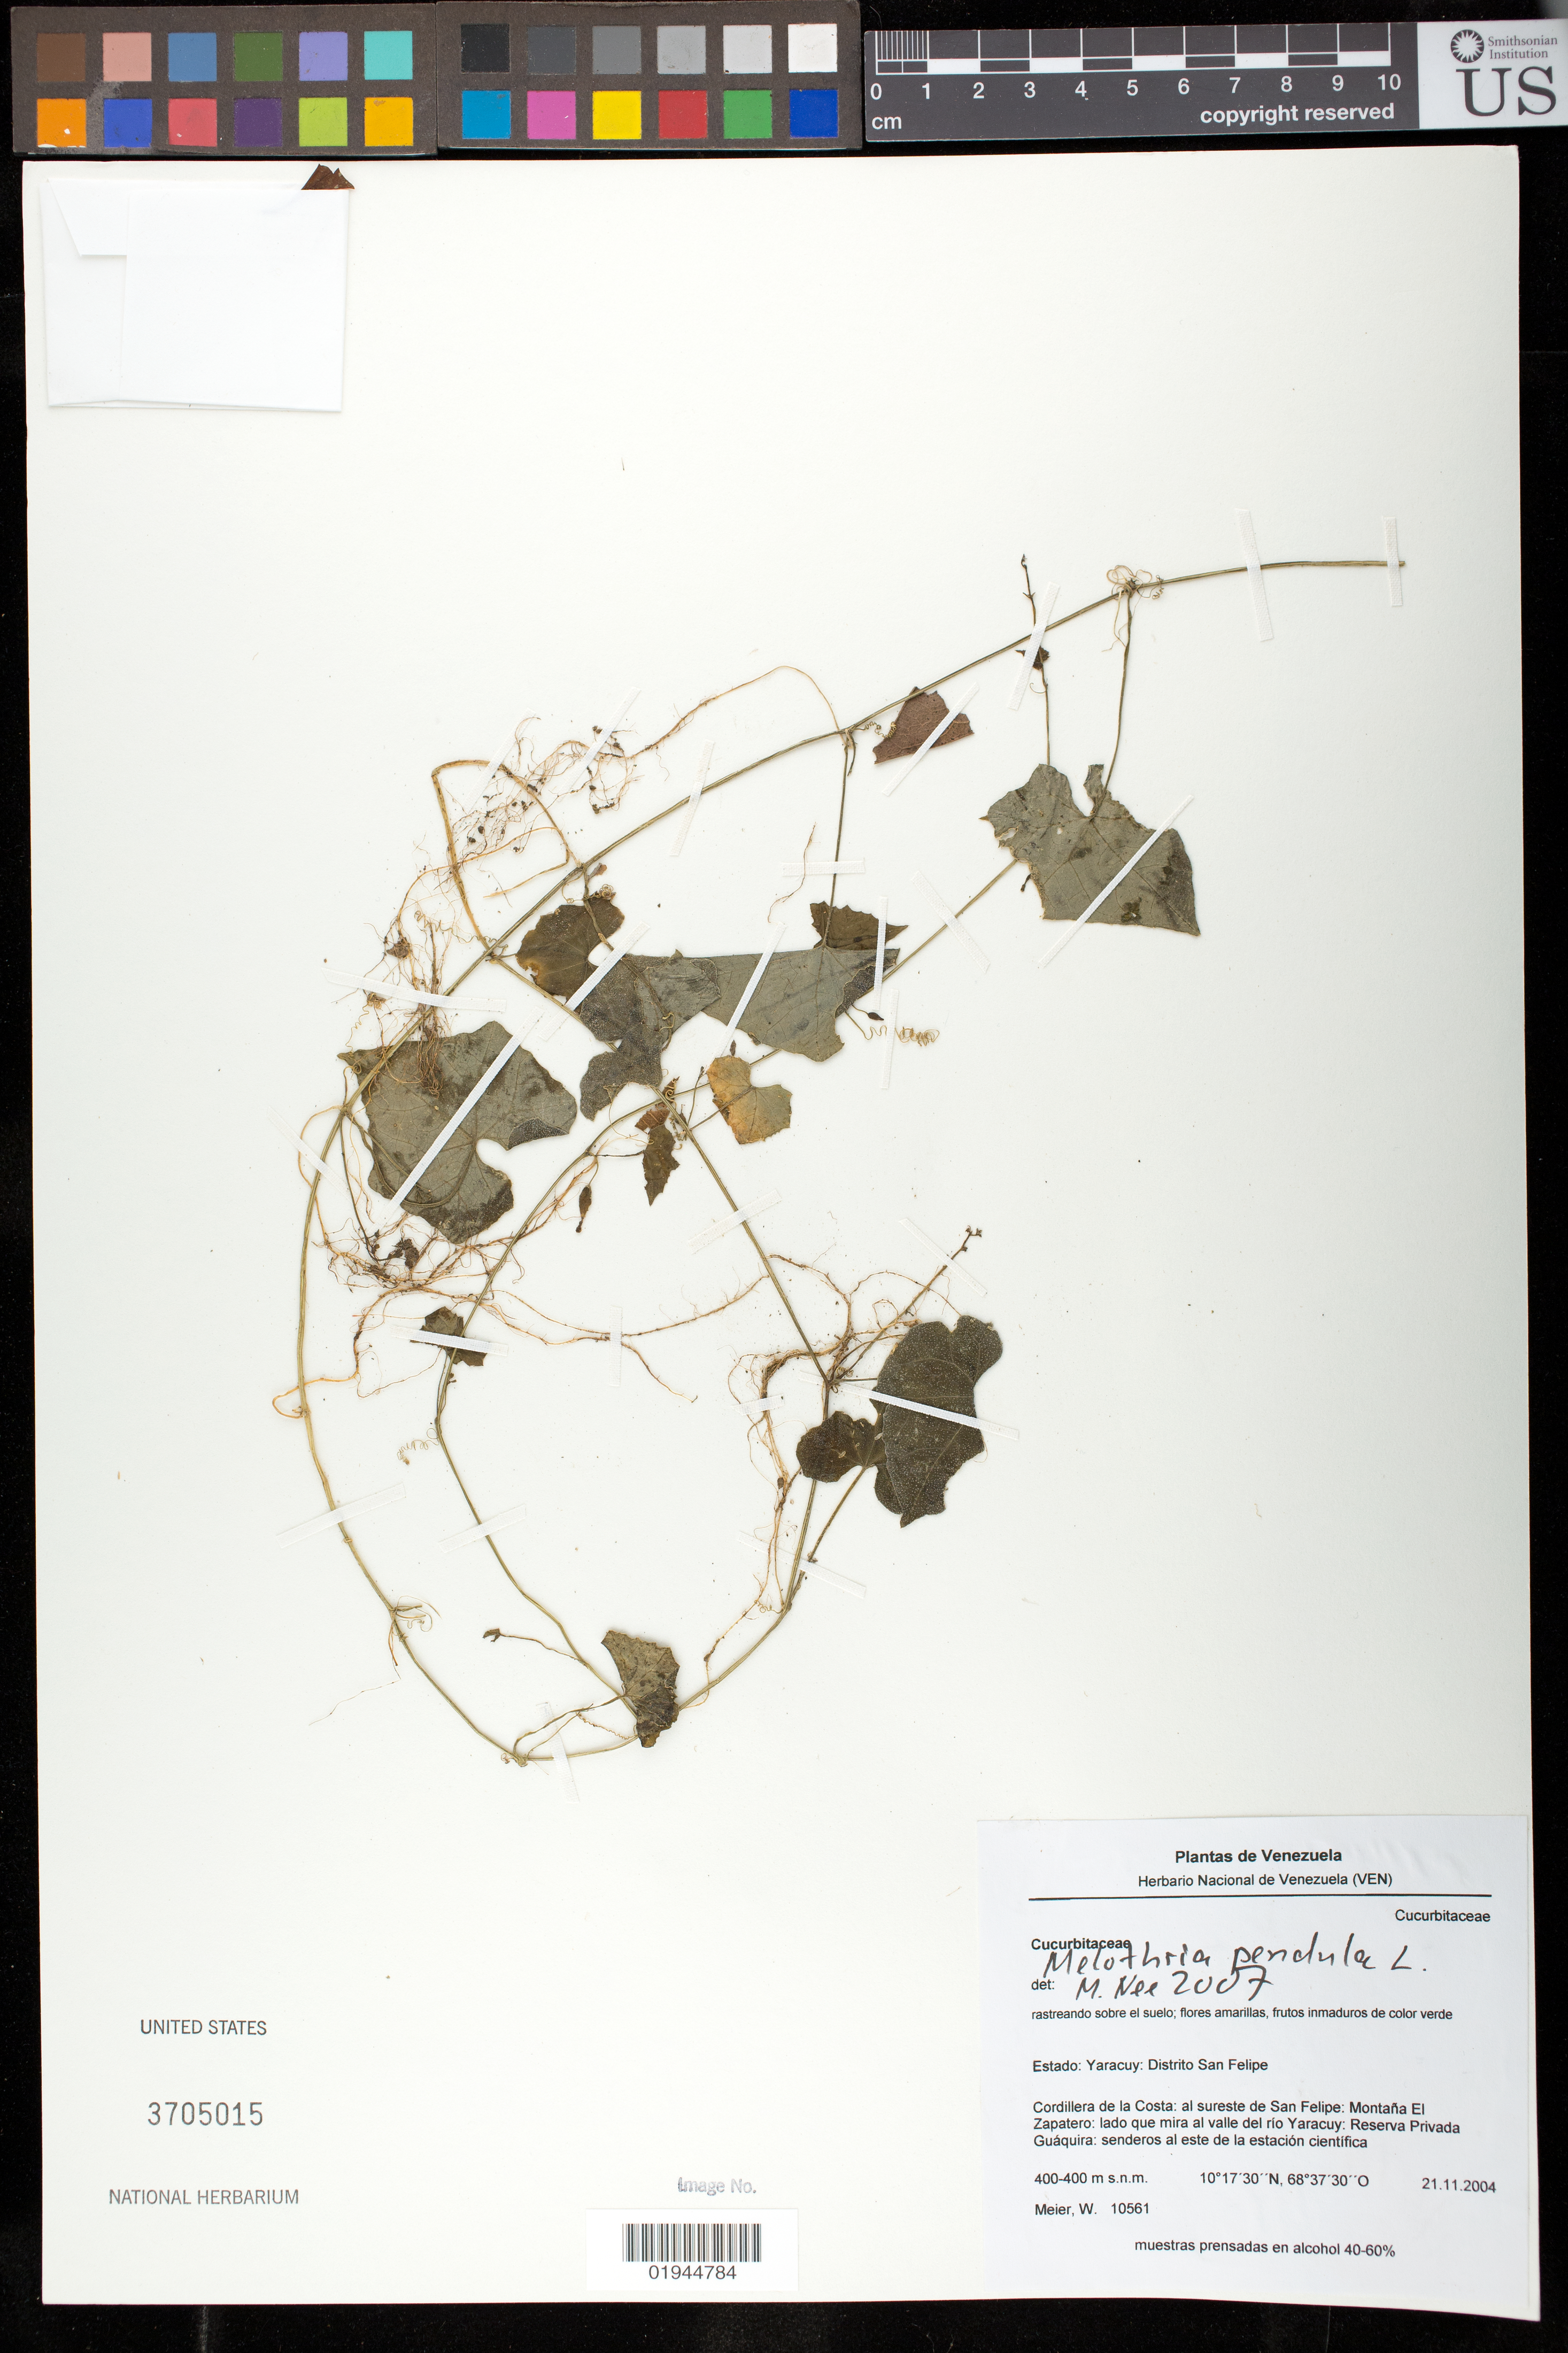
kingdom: Plantae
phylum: Tracheophyta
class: Magnoliopsida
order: Cucurbitales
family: Cucurbitaceae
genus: Melothria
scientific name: Melothria pendula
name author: L.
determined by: Nee, Michael H.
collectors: W. Meier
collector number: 10561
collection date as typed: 21.11.2004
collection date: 2004-11-21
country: Venezuela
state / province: Yaracuy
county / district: San Felipe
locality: Cordillera de la Costa: al sureste de San Felipe: Montana El Zapatero: lado que mira al valle del rio Yaracuy: Reserva Privada Guaquira: senderos al este de la estacion cientifica.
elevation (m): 400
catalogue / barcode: US 3705015